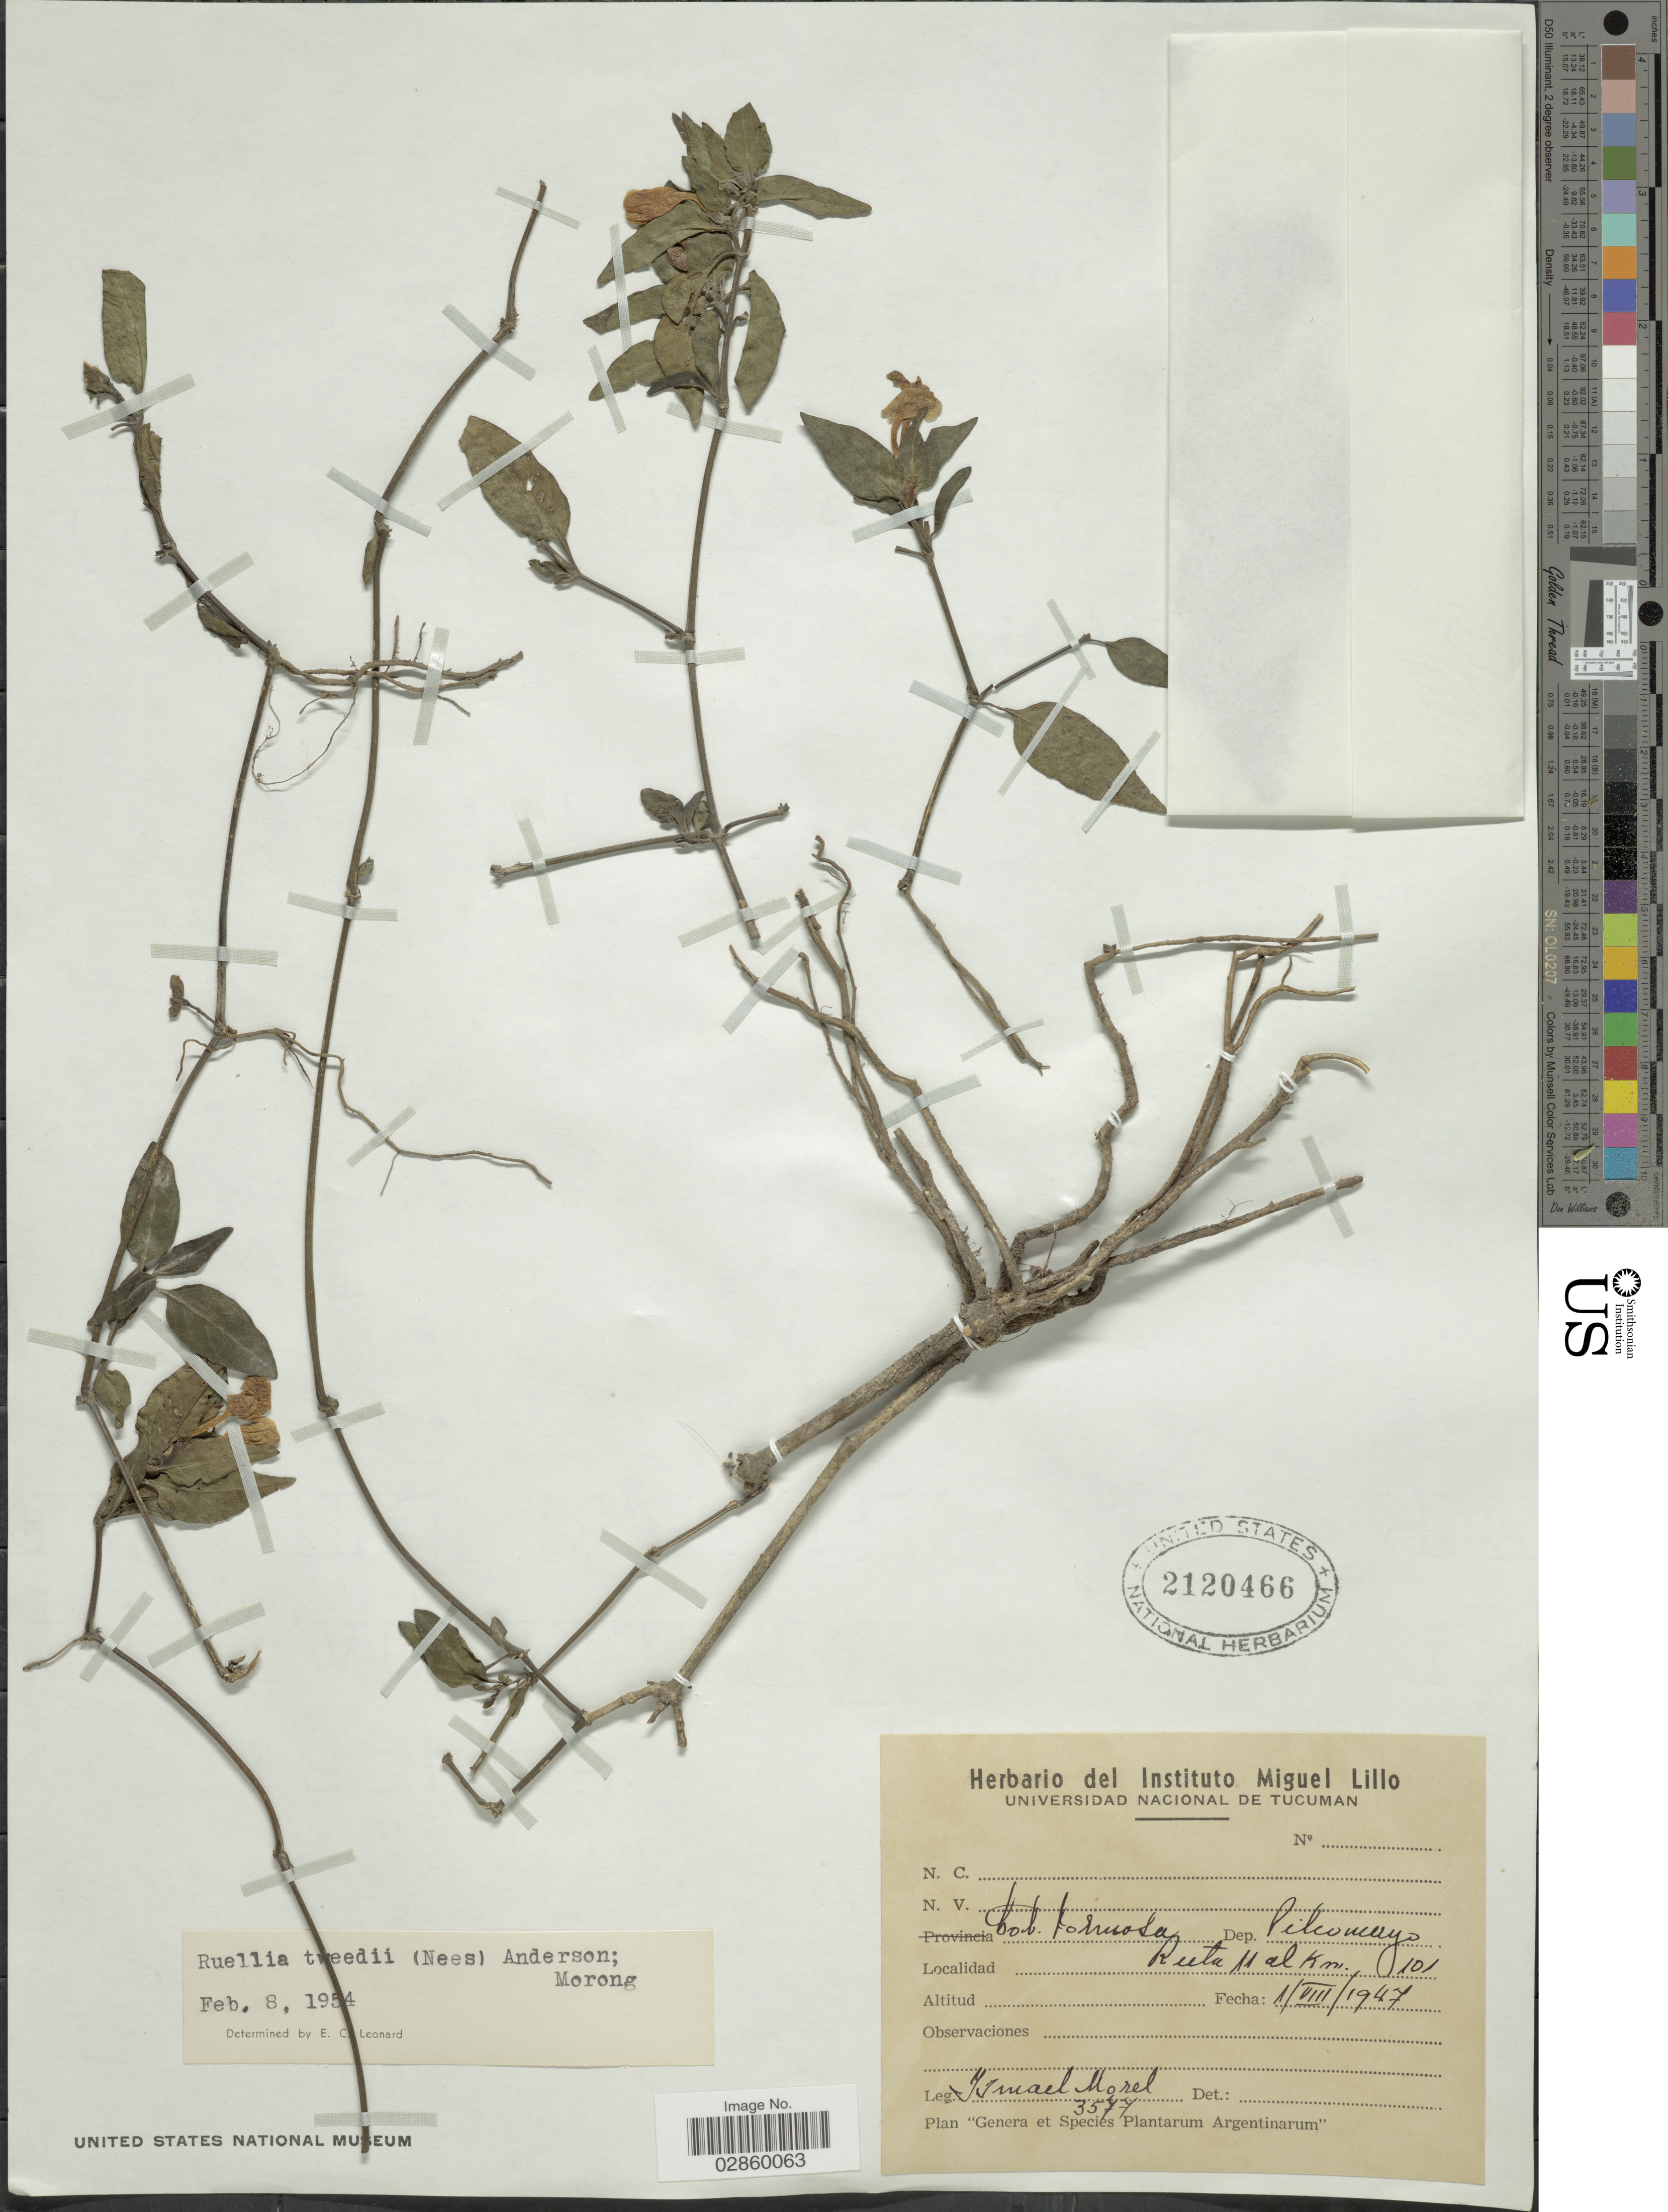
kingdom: Plantae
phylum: Tracheophyta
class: Magnoliopsida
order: Lamiales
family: Acanthaceae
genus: Ruellia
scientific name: Ruellia erythropus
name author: (Nees) Lindau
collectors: I. Morel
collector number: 3577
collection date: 1947-08-01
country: Argentina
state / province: Formosa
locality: Gob. Formosa, Dep. Pilcomayo, Ruta 11 al Km. 101.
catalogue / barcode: US 2120466